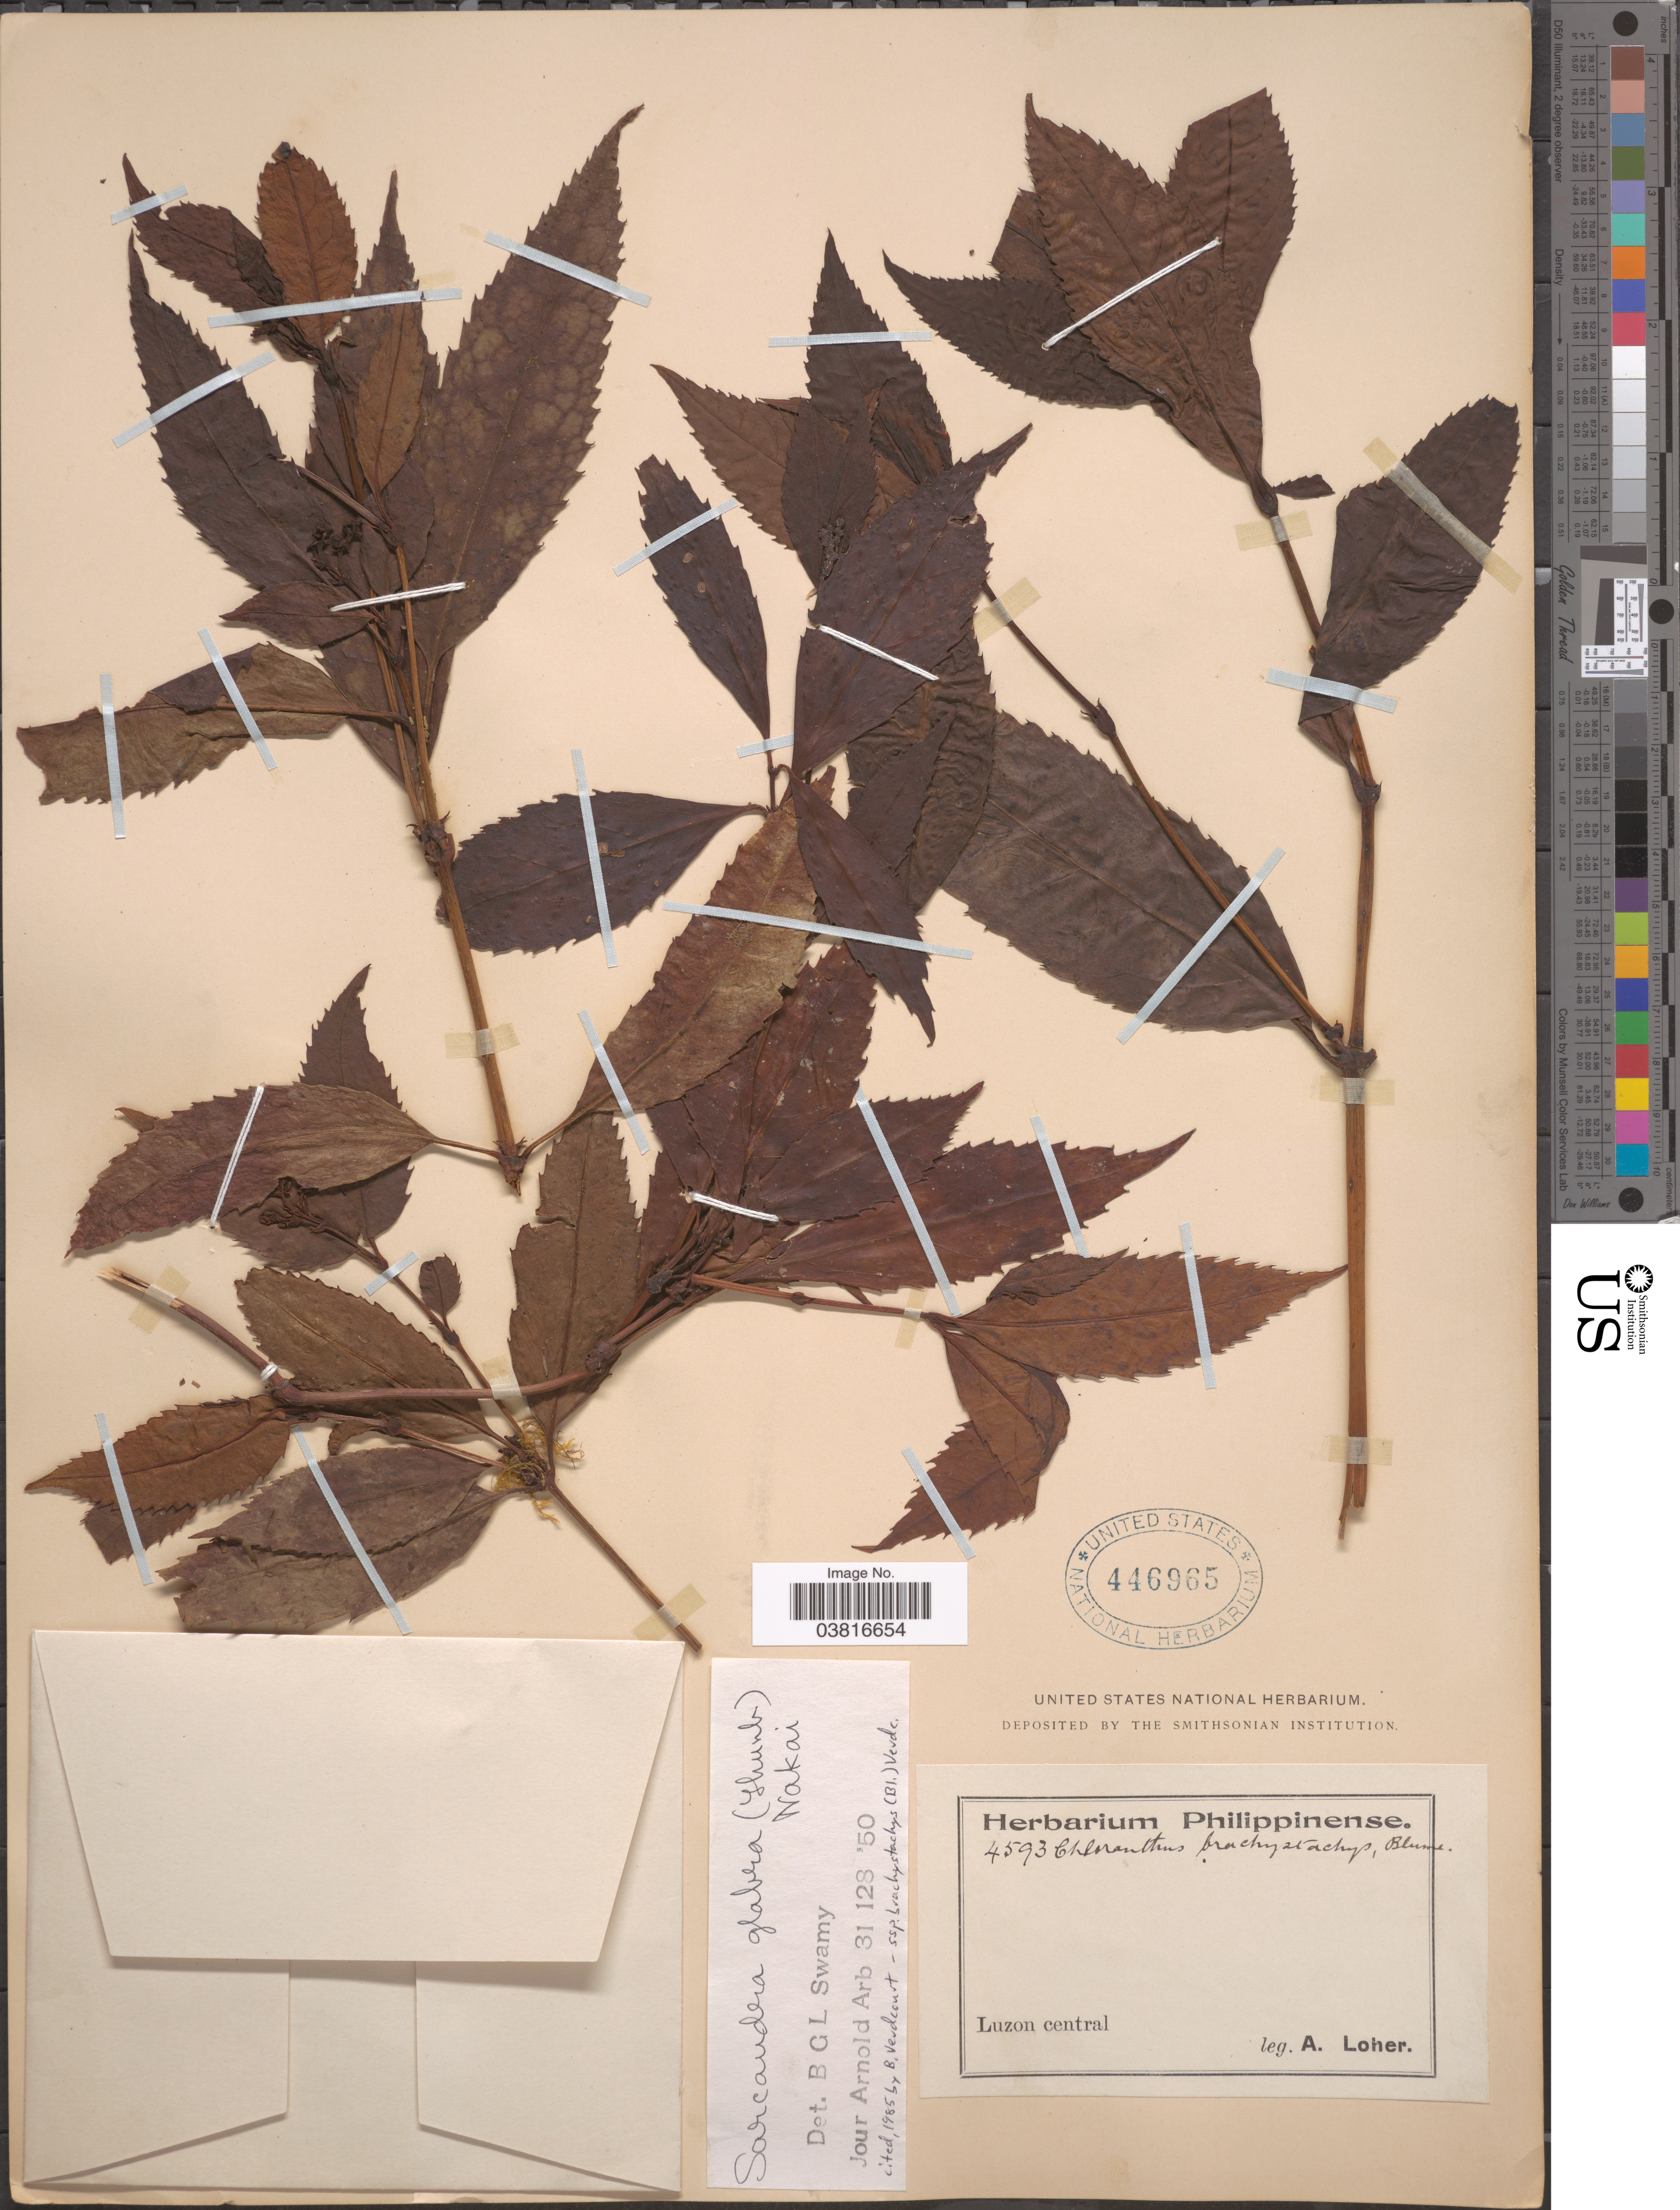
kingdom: Plantae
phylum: Tracheophyta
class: Magnoliopsida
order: Chloranthales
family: Chloranthaceae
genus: Sarcandra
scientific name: Sarcandra glabra subsp. brachystachys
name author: (Blume) Verdc.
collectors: A. Loher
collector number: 4593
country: Philippines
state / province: Central Luzon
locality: Luzon central.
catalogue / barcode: US 446965